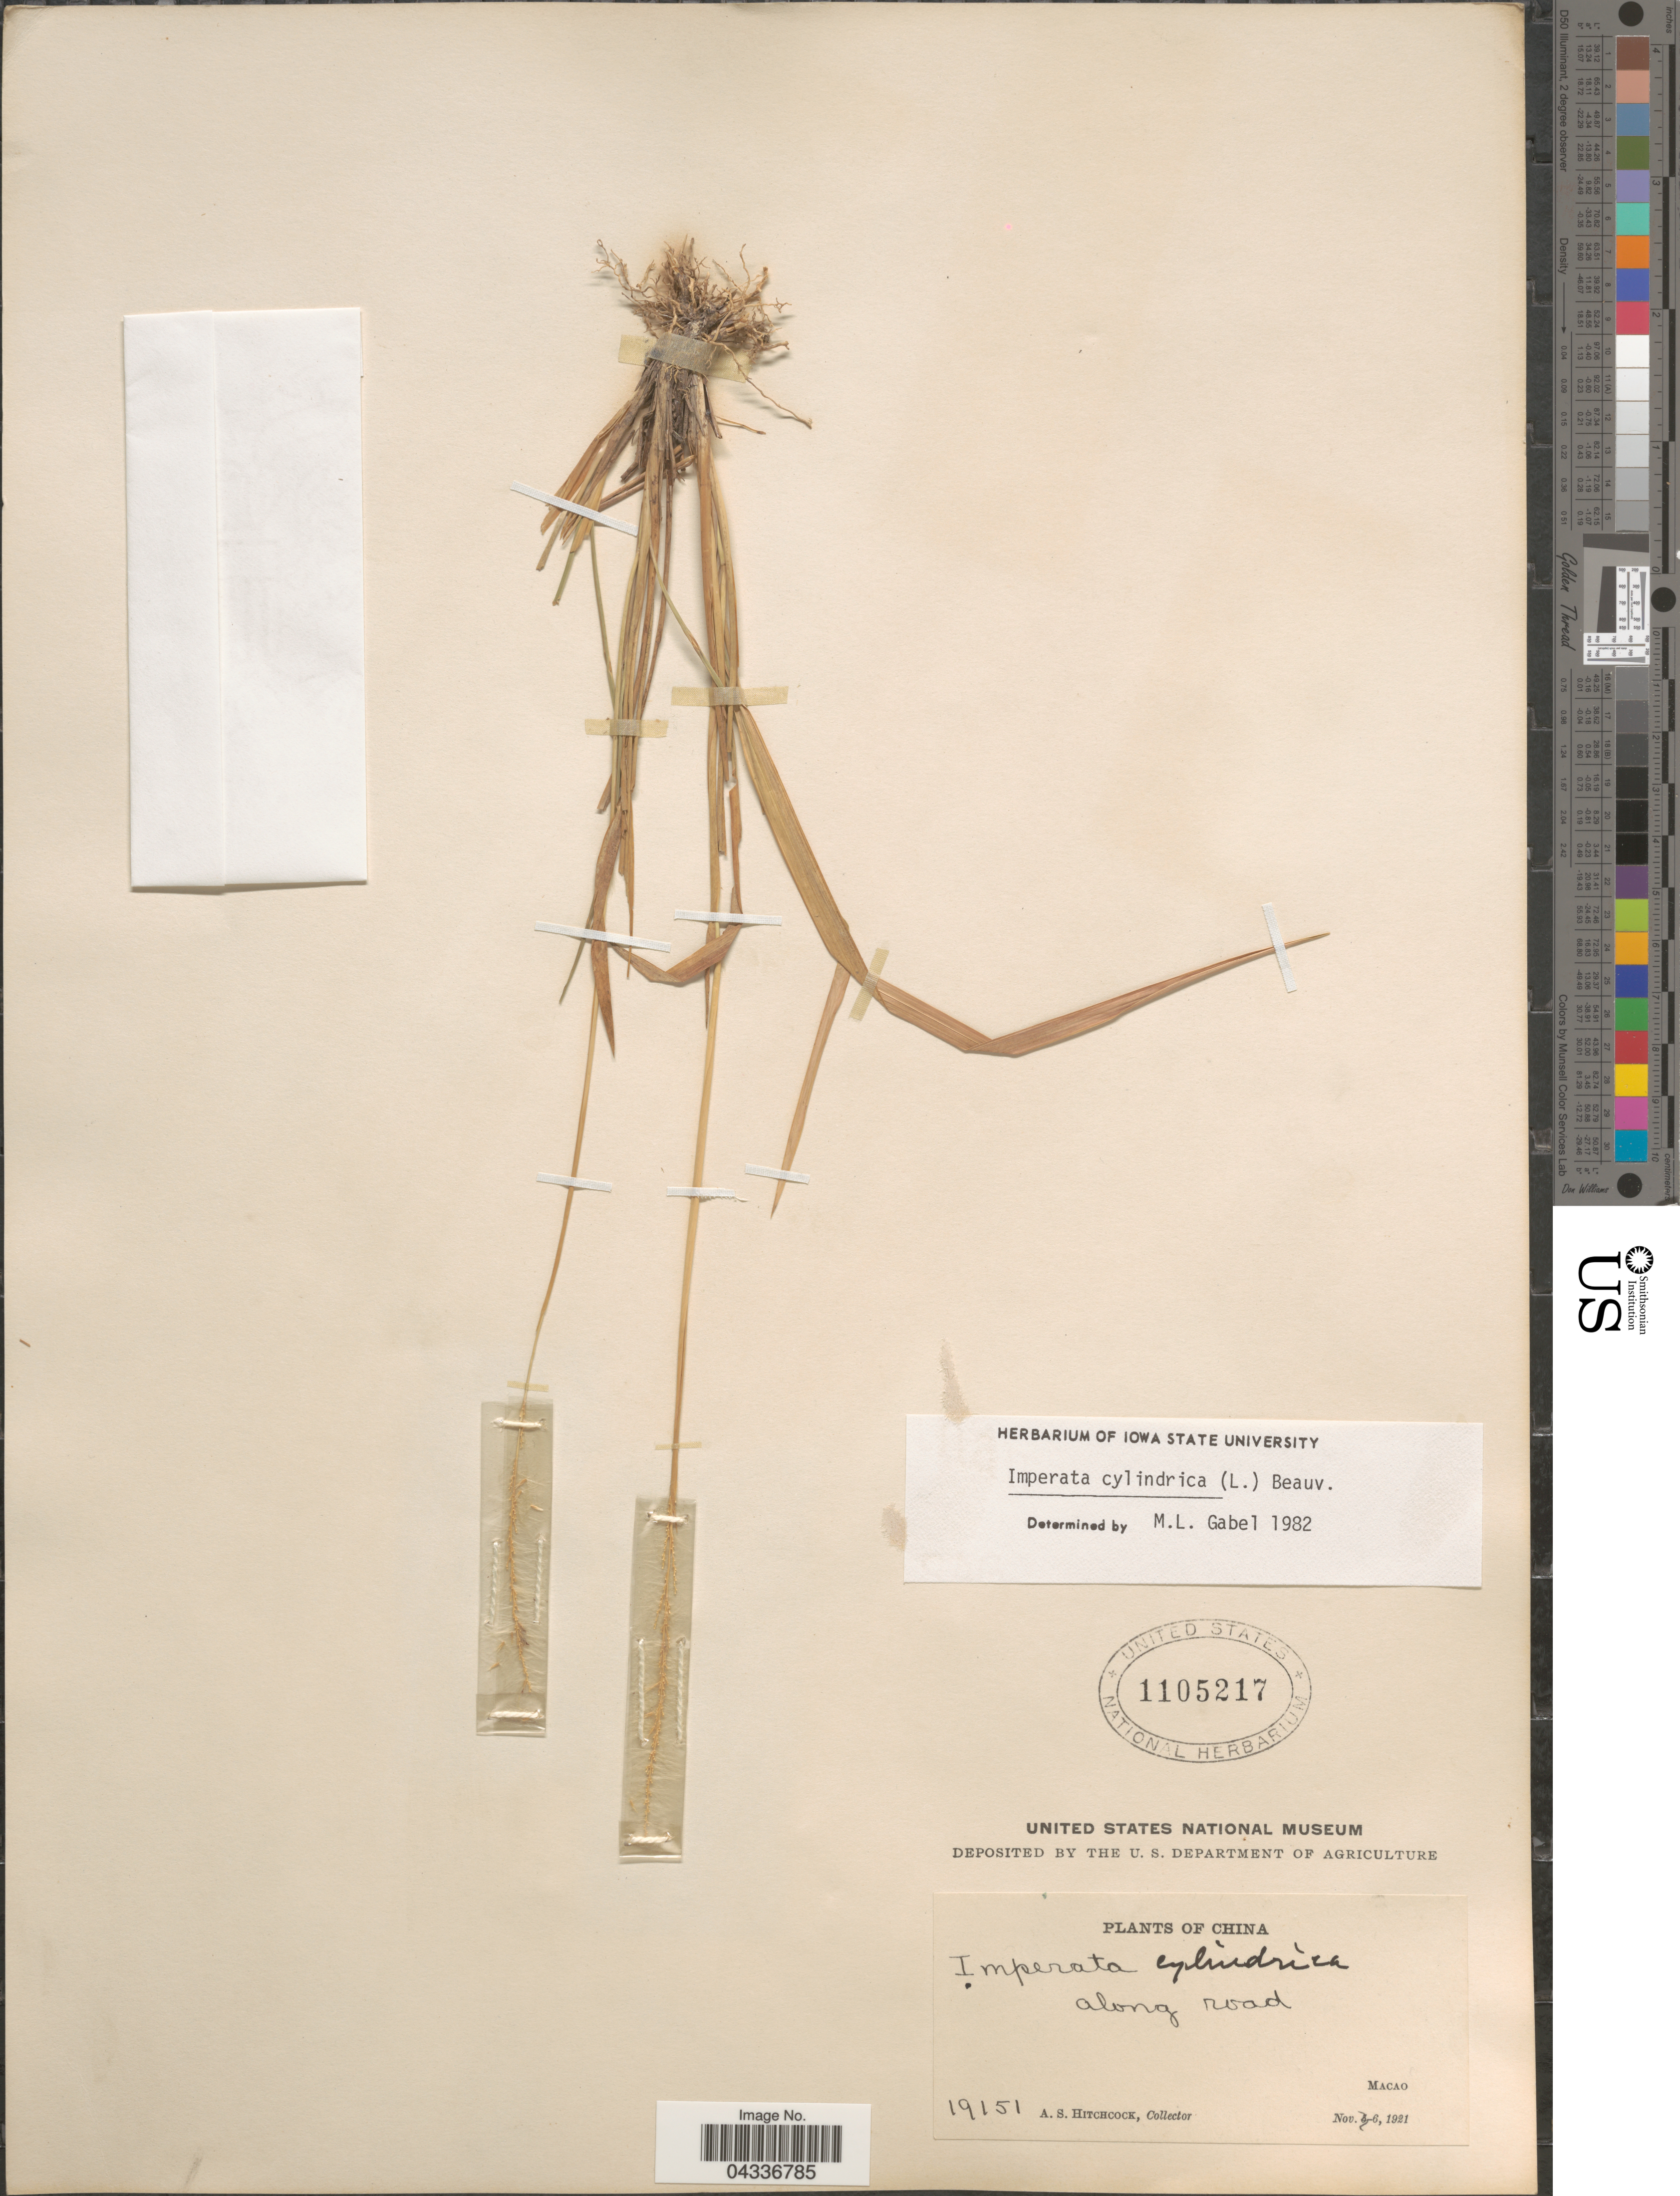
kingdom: Plantae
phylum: Tracheophyta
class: Liliopsida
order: Poales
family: Poaceae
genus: Imperata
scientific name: Imperata cylindrica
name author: (L.) P. Beauv.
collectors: A. S. Hitchcock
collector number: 19151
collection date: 1921-11-06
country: China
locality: Along road. Macao.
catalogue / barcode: US 1105217